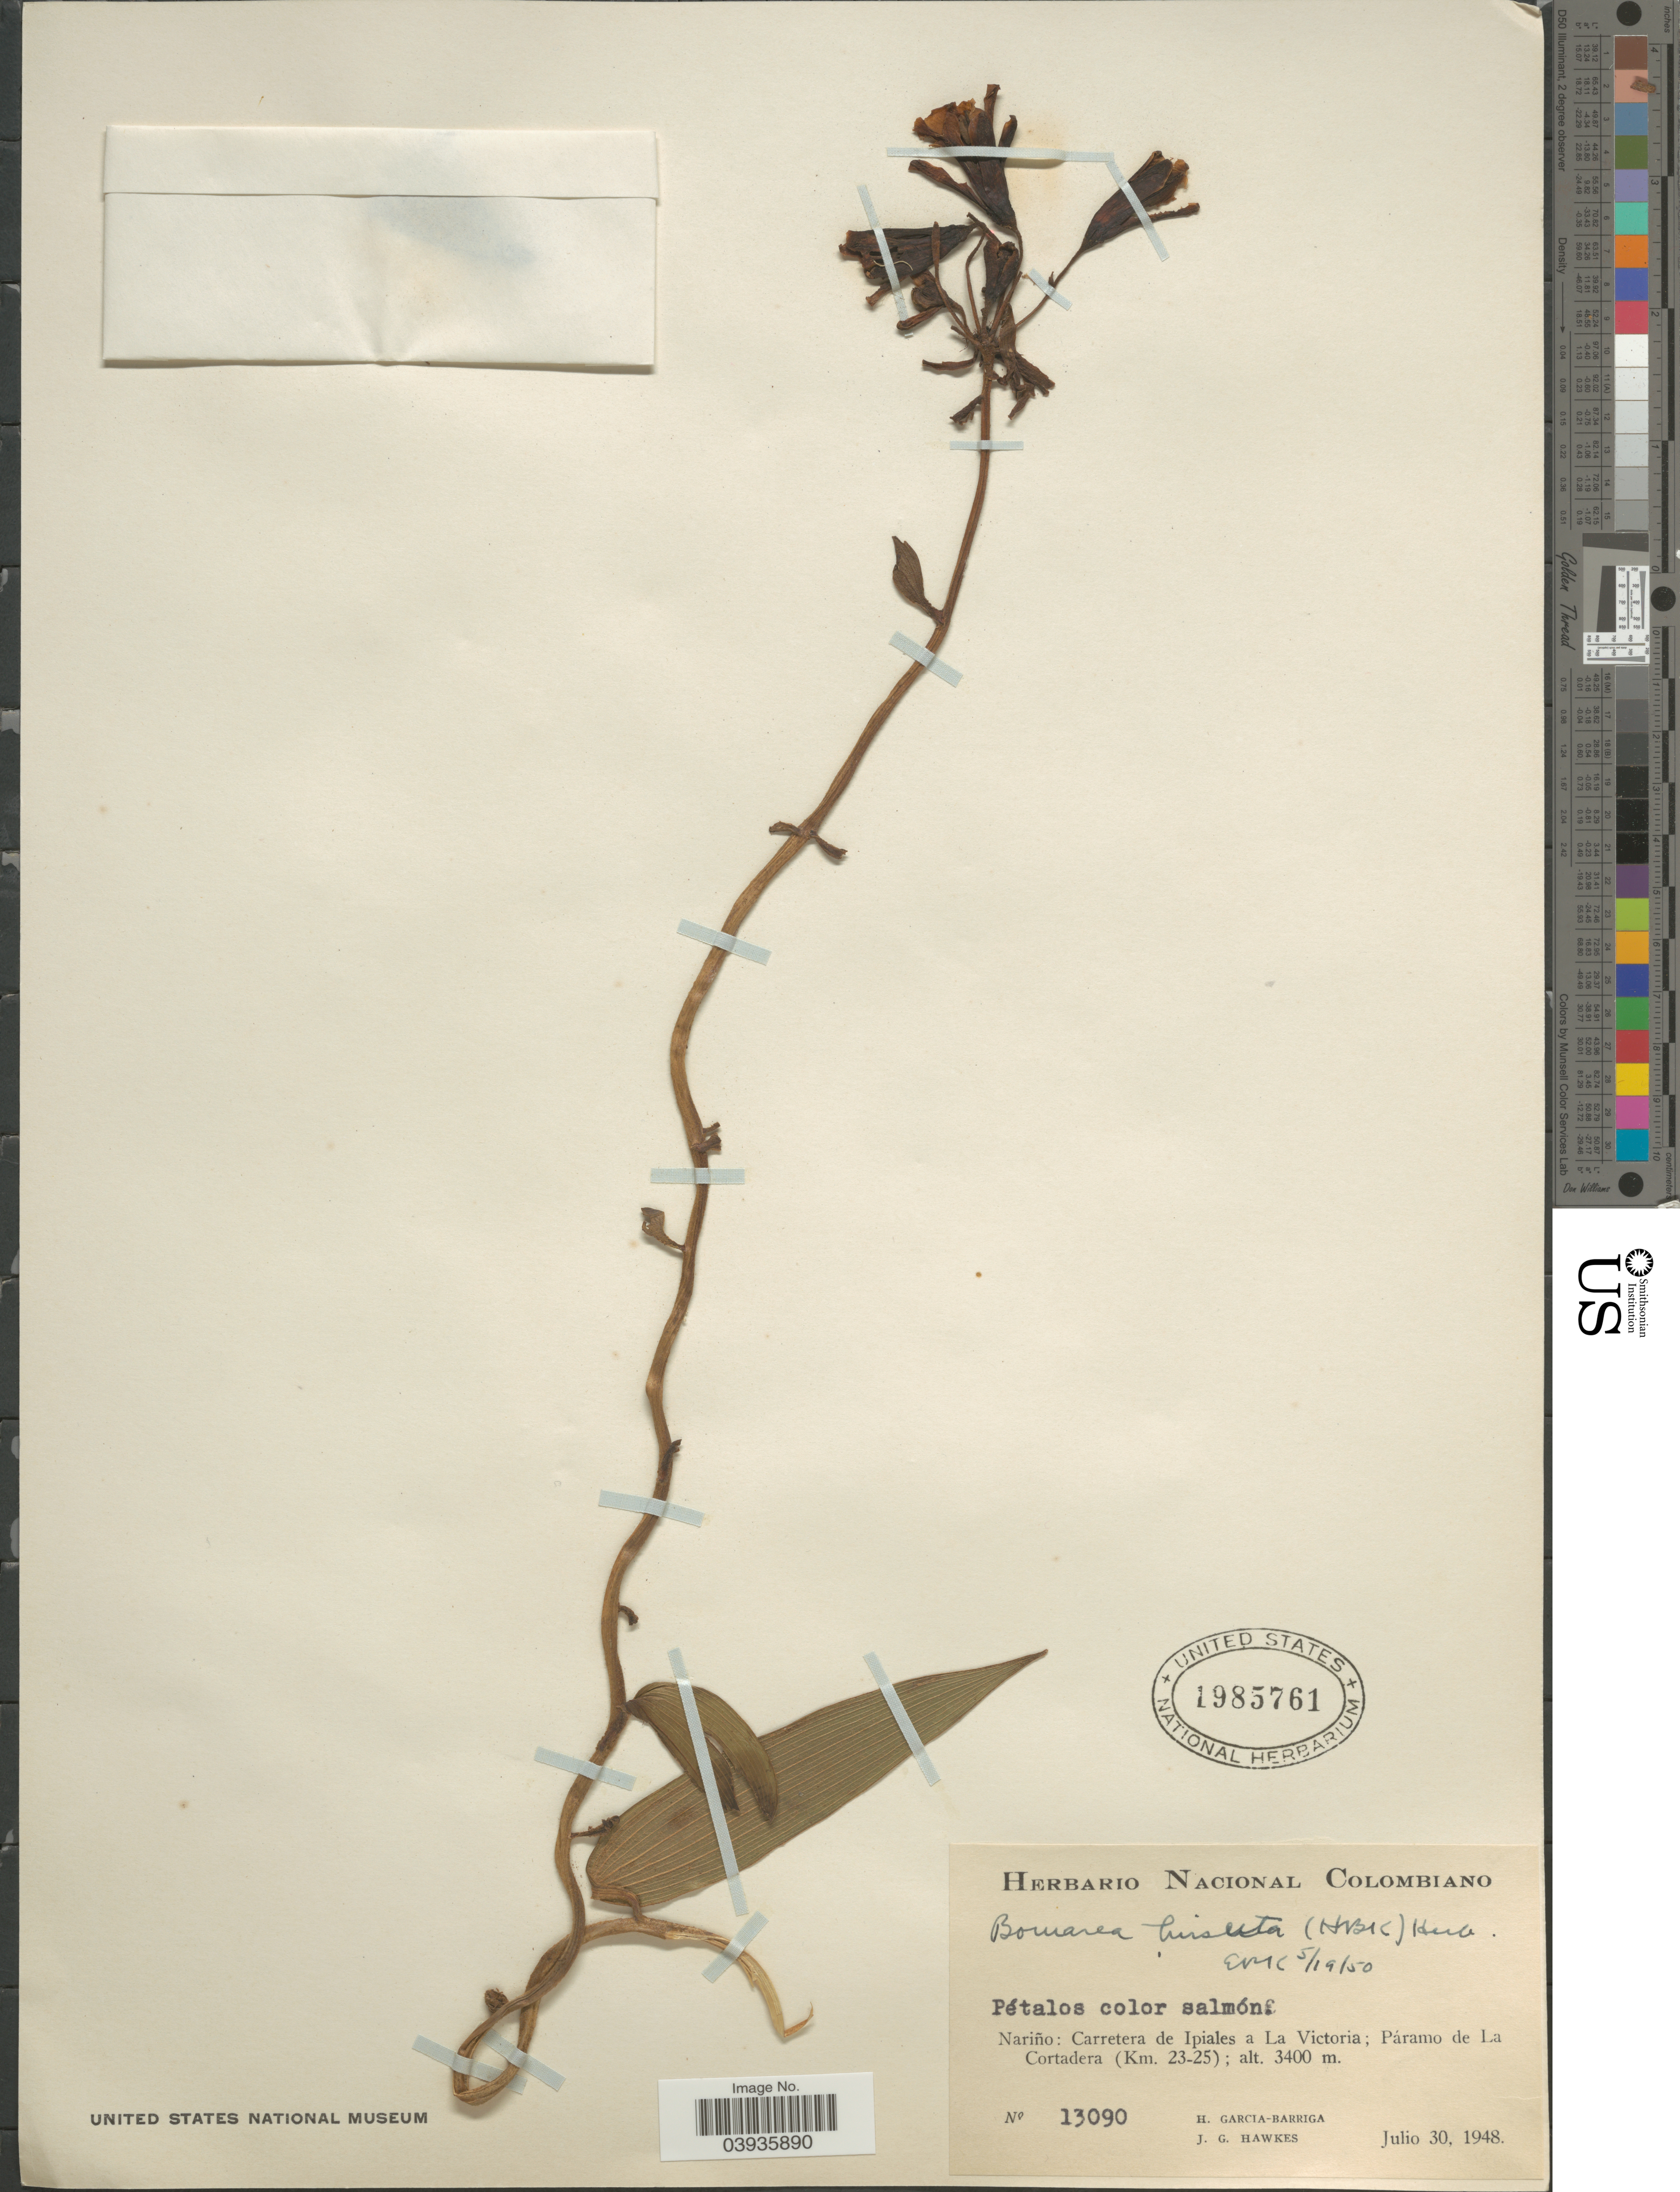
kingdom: Plantae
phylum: Tracheophyta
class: Liliopsida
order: Liliales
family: Alstroemeriaceae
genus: Bomarea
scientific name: Bomarea hirsuta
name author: (Kunth) Herb.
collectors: H. García Barriga & J. Hawkes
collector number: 13090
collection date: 1948-07-30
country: Colombia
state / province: Nariño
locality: Carretera de Ipiales a La Victoria; Páramo de La Cortadera (Km. 23-25).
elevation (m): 3400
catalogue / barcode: US 1985761